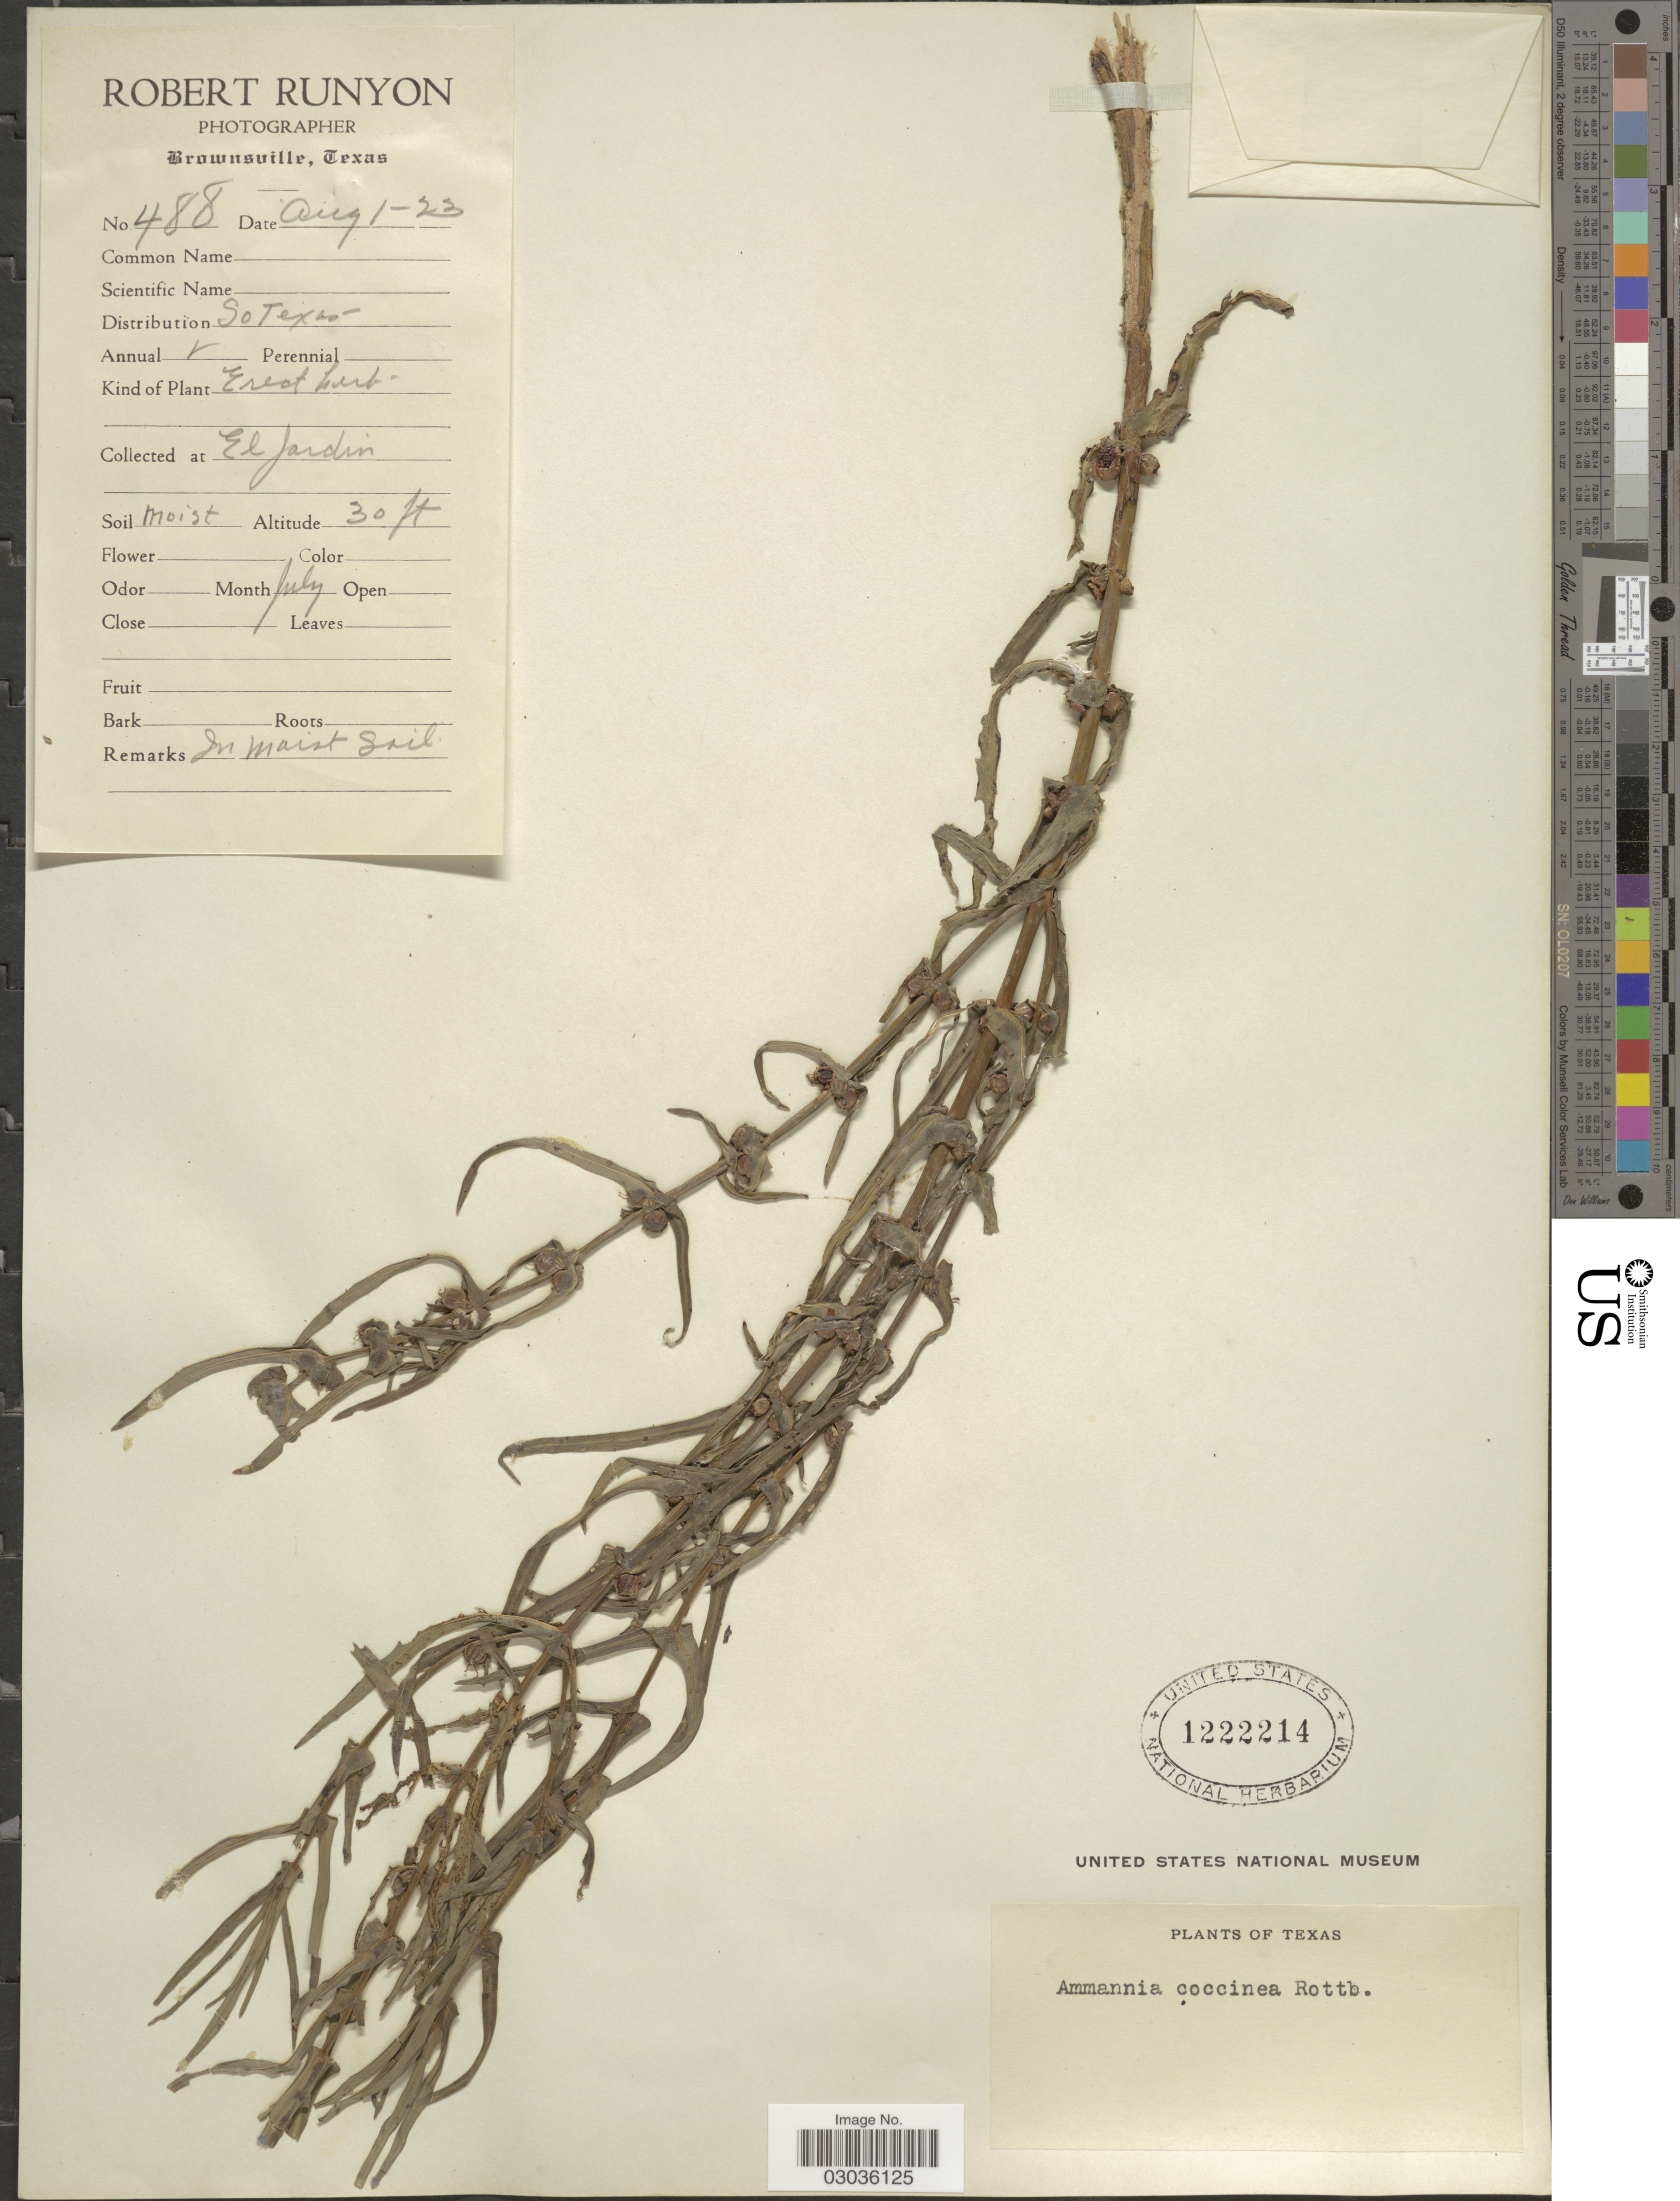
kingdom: Plantae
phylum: Tracheophyta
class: Magnoliopsida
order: Myrtales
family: Lythraceae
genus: Ammannia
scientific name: Ammannia coccinea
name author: Rottb.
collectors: R. Runyon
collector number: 488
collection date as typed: Transcribed d/m/y: 1/8/23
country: United States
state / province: Texas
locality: El Jardin.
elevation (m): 9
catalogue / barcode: US 1222214